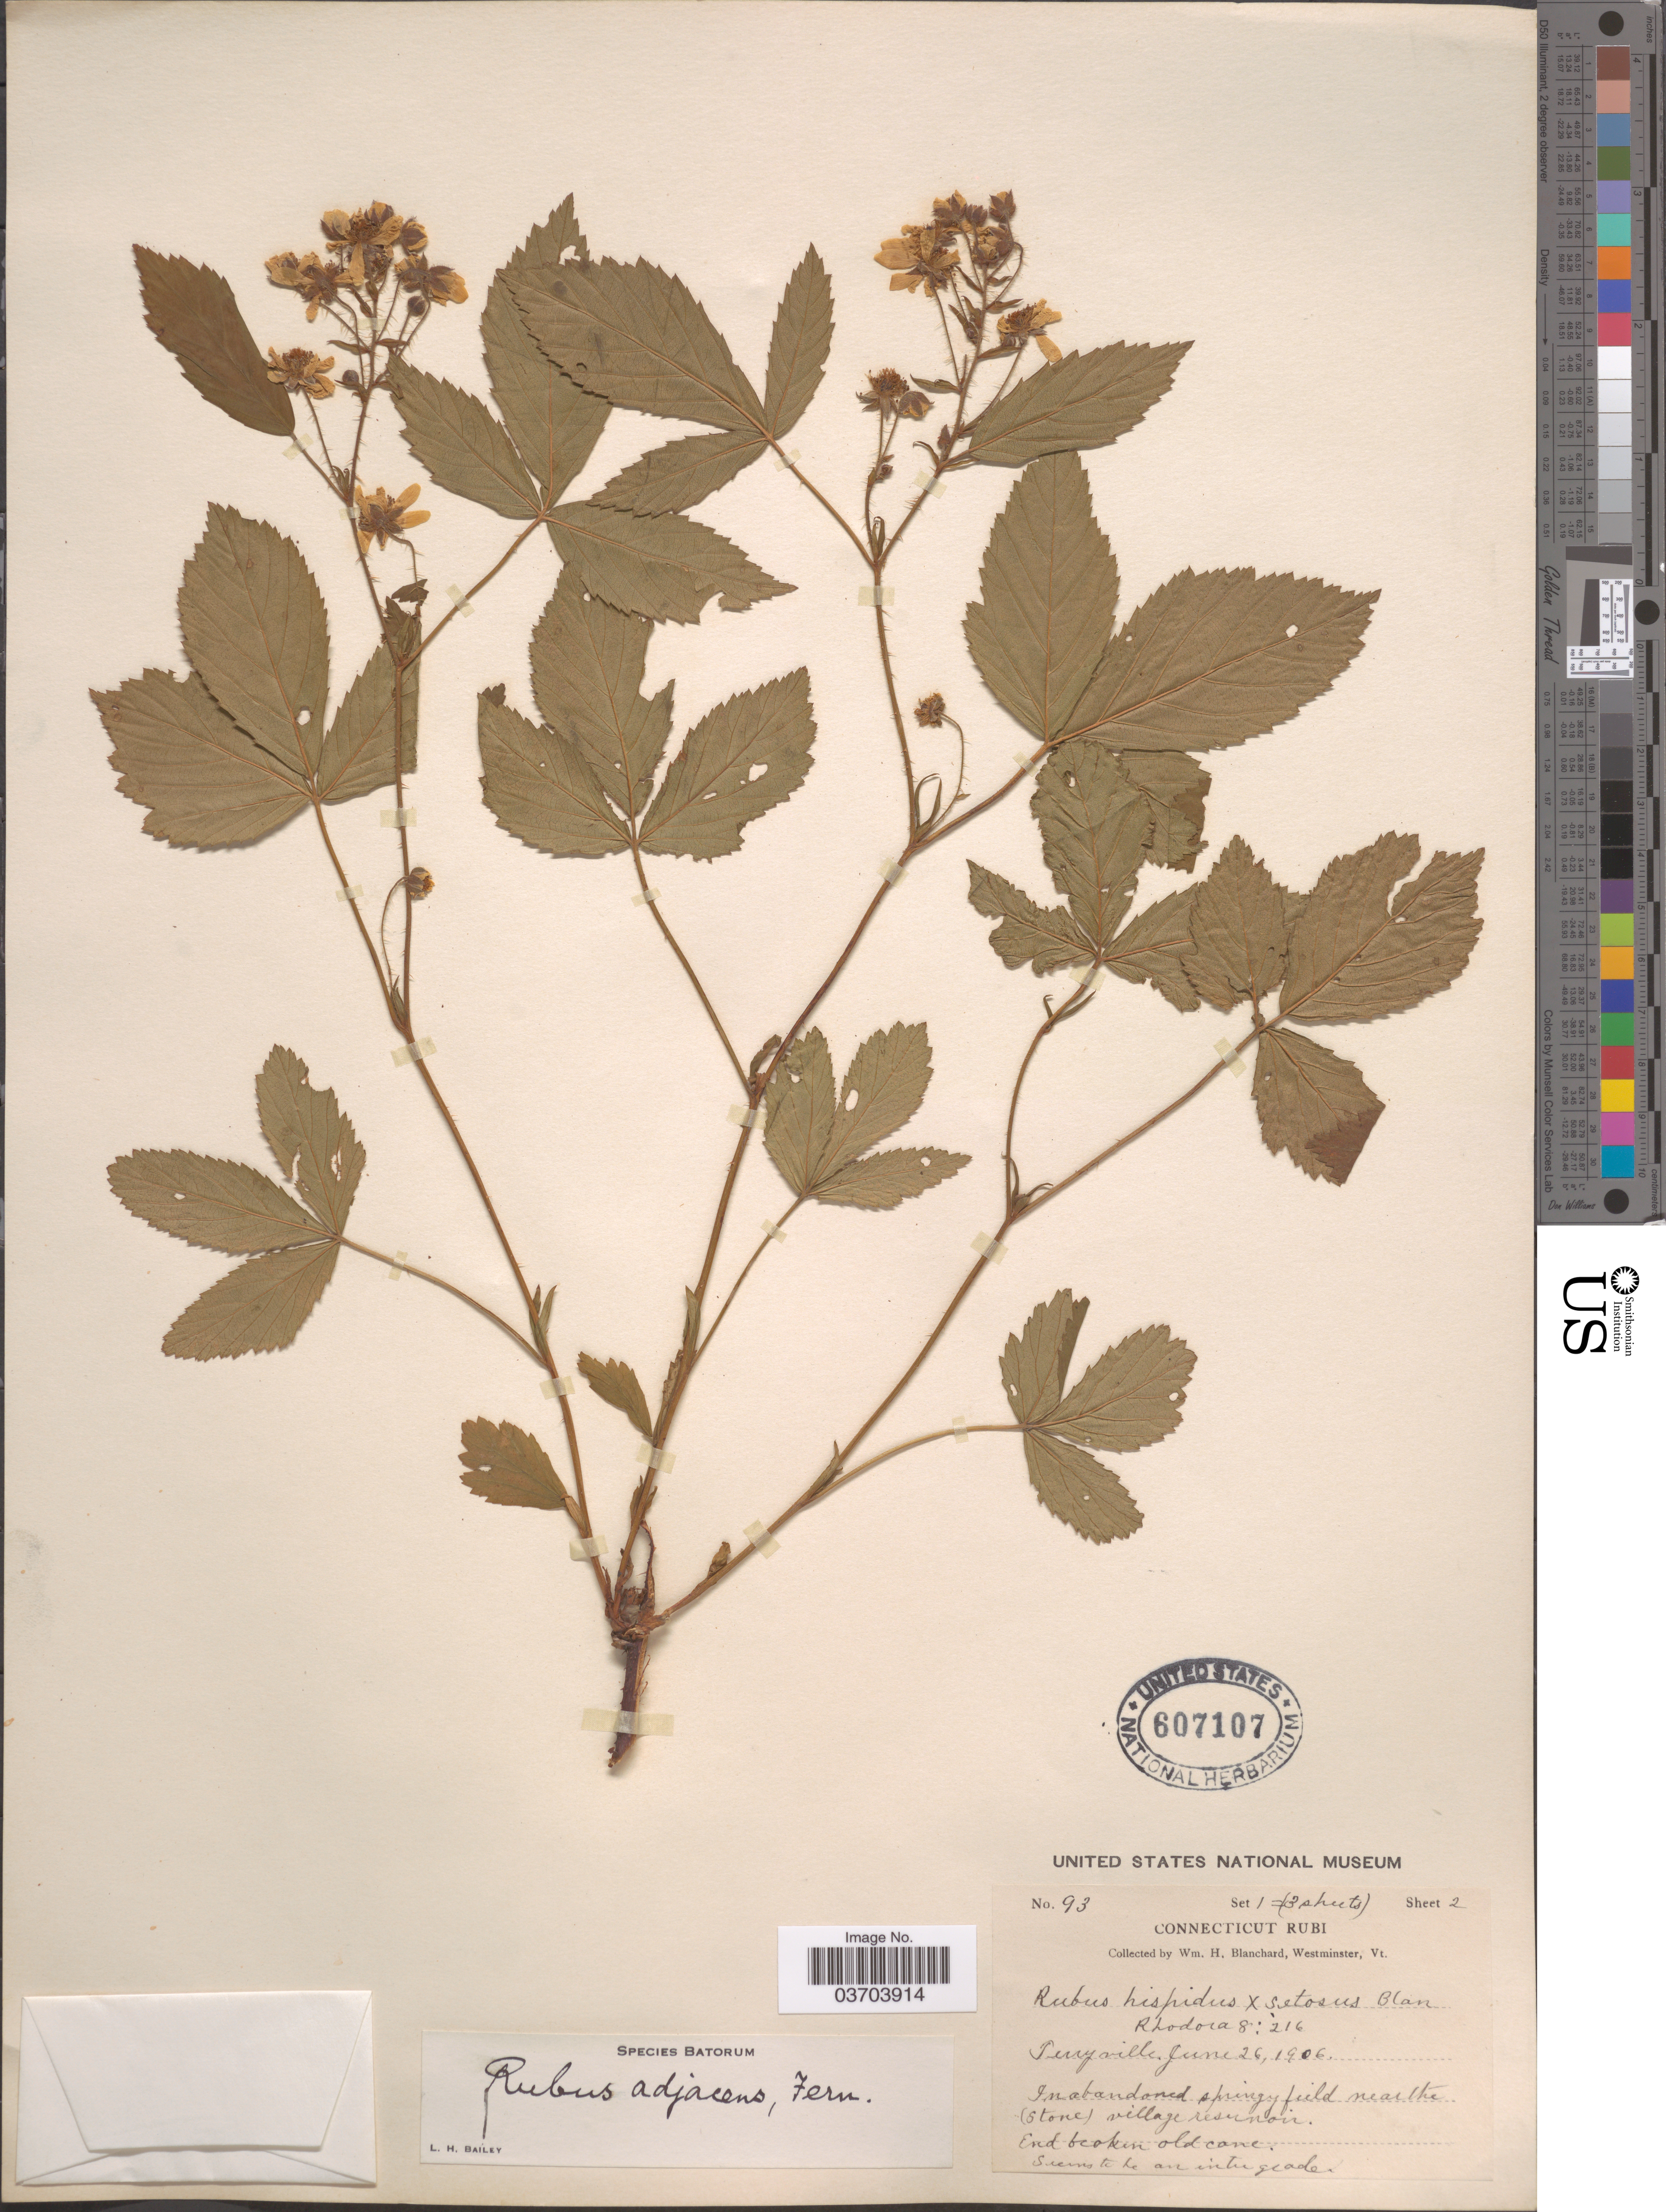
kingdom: Plantae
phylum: Tracheophyta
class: Magnoliopsida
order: Rosales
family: Rosaceae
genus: Rubus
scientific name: Rubus adjacens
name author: Fernald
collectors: W. H. Blanchard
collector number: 93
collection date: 1906-06-26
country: United States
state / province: Connecticut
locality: Terryville. In abandoned springy field near the (stone) village reservoir.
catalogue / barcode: US 607107